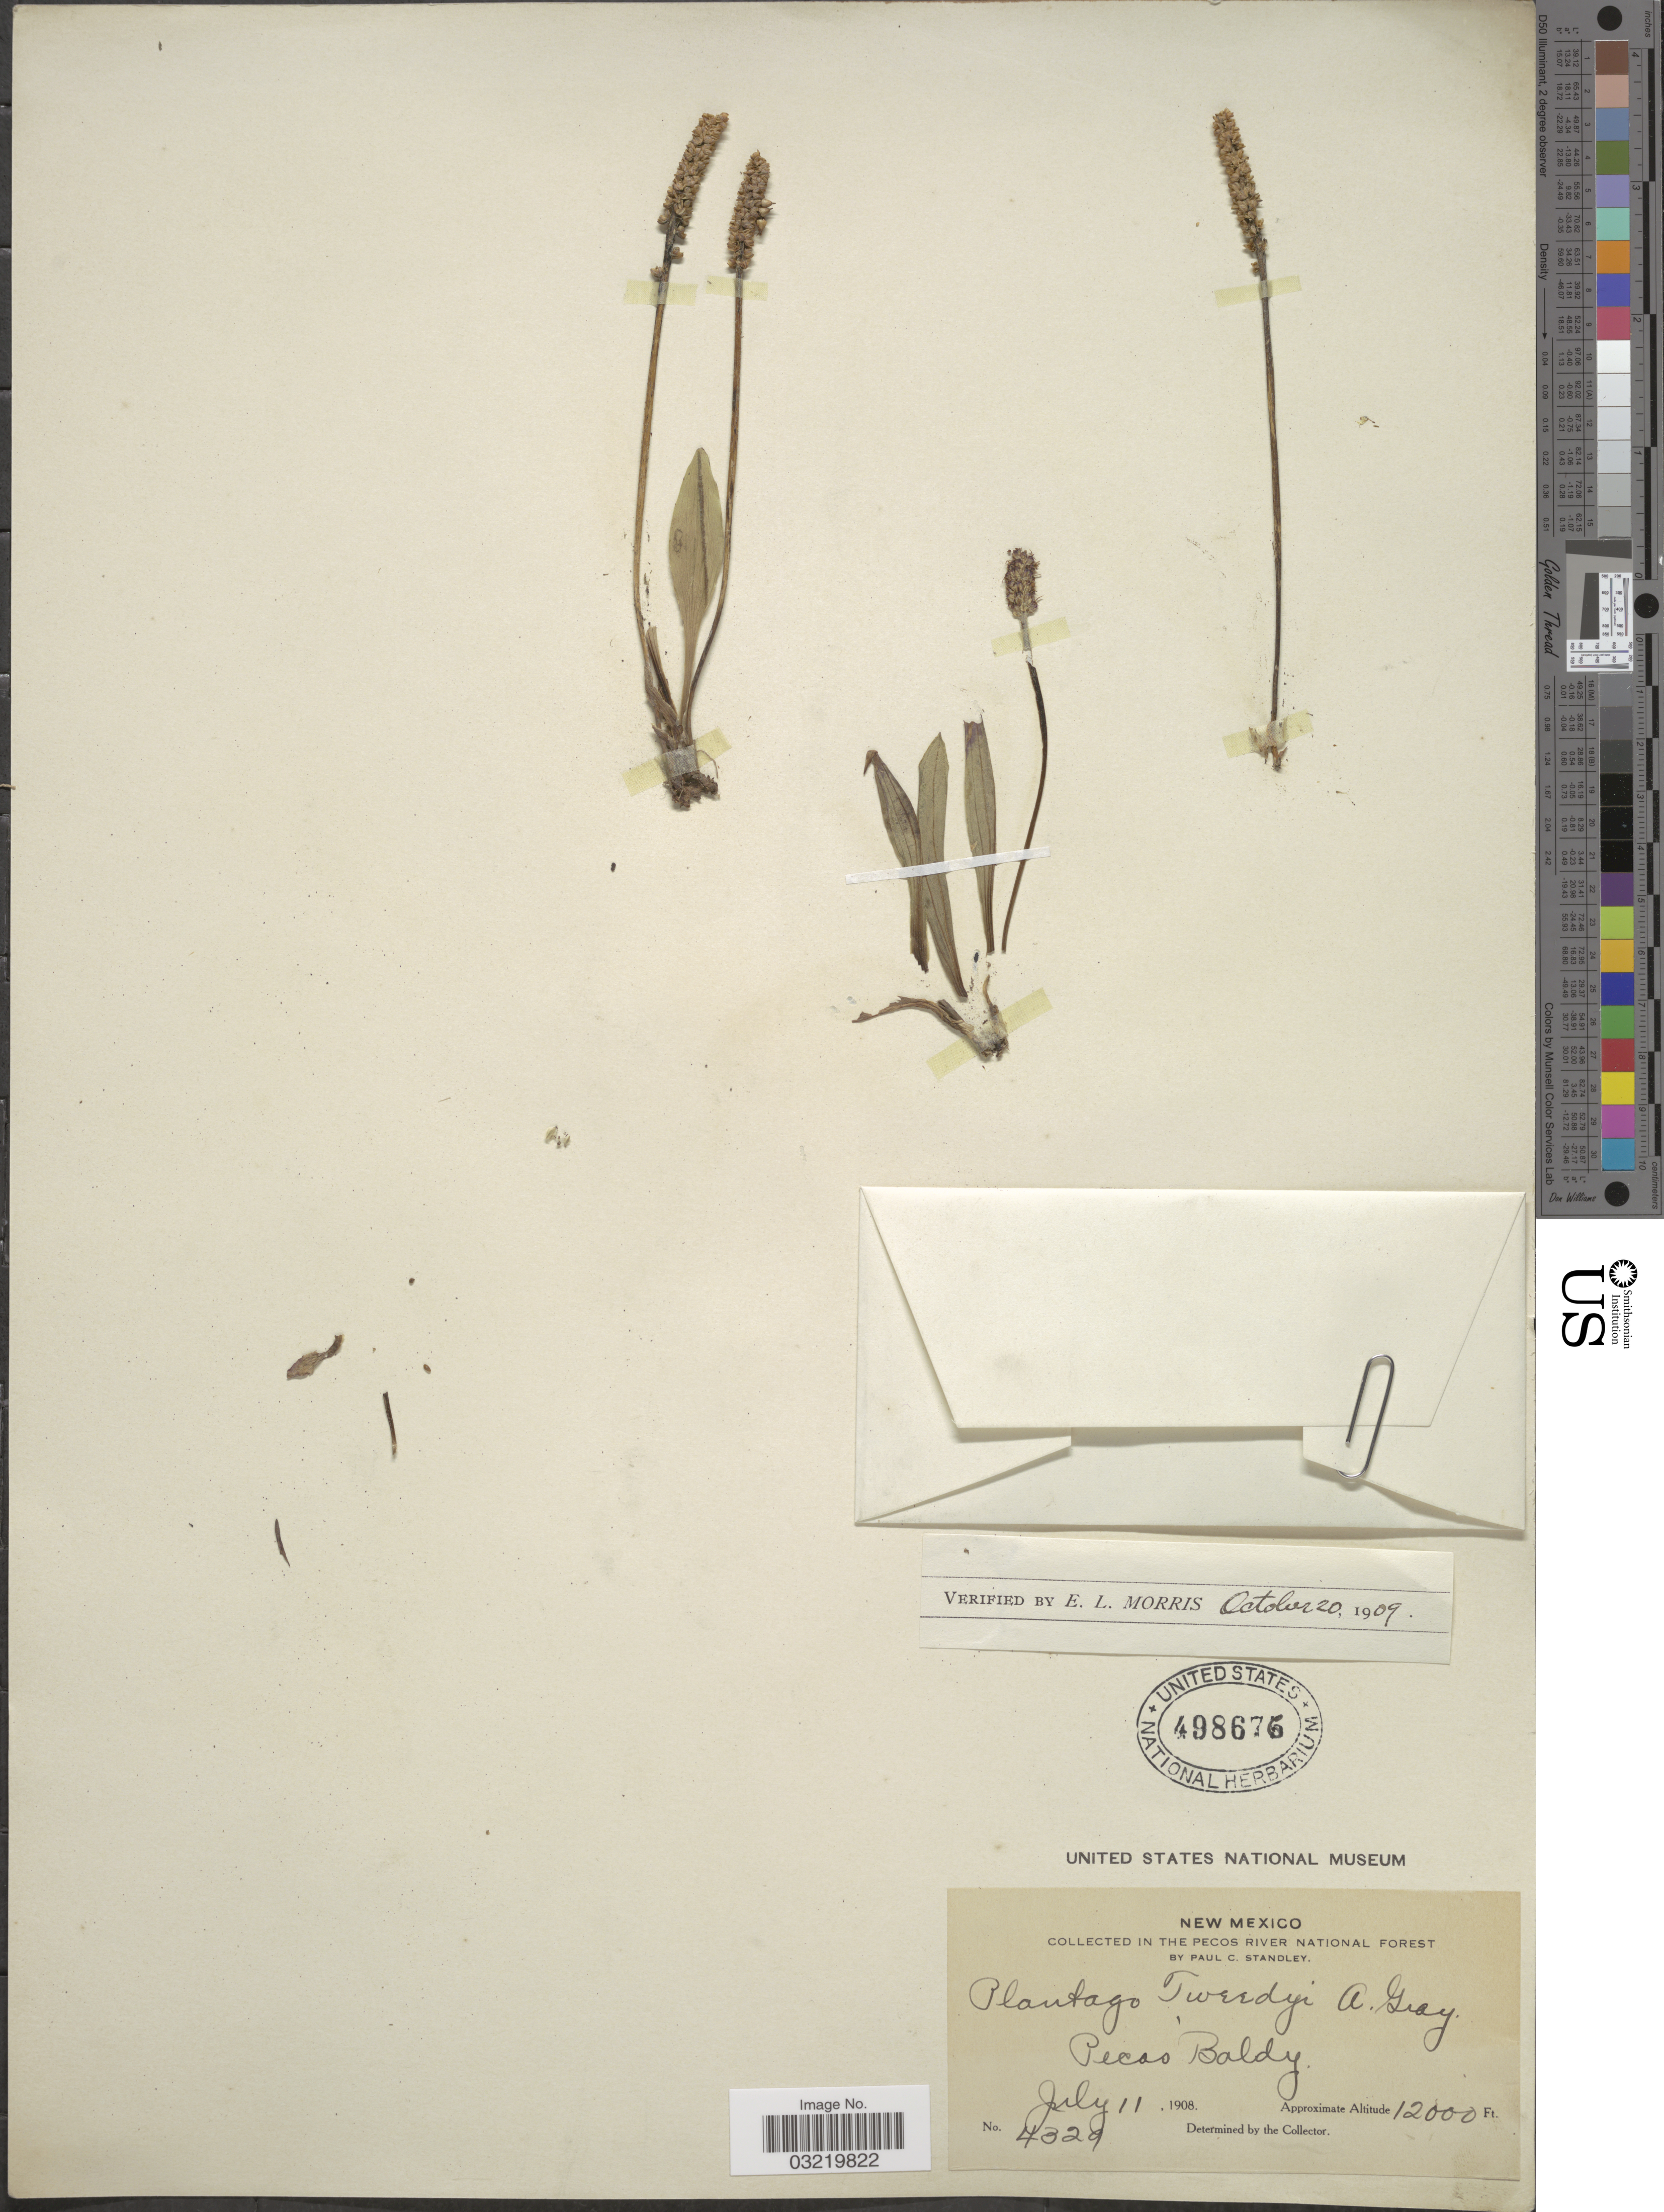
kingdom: Plantae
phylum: Tracheophyta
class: Magnoliopsida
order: Lamiales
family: Plantaginaceae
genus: Plantago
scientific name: Plantago tweedyi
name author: A. Gray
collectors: P. C. Standley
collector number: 4329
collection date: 1908-07-11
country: United States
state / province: New Mexico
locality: In the Pecos River National Forest, Pecao Baldy.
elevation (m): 3658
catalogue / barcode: US 498676